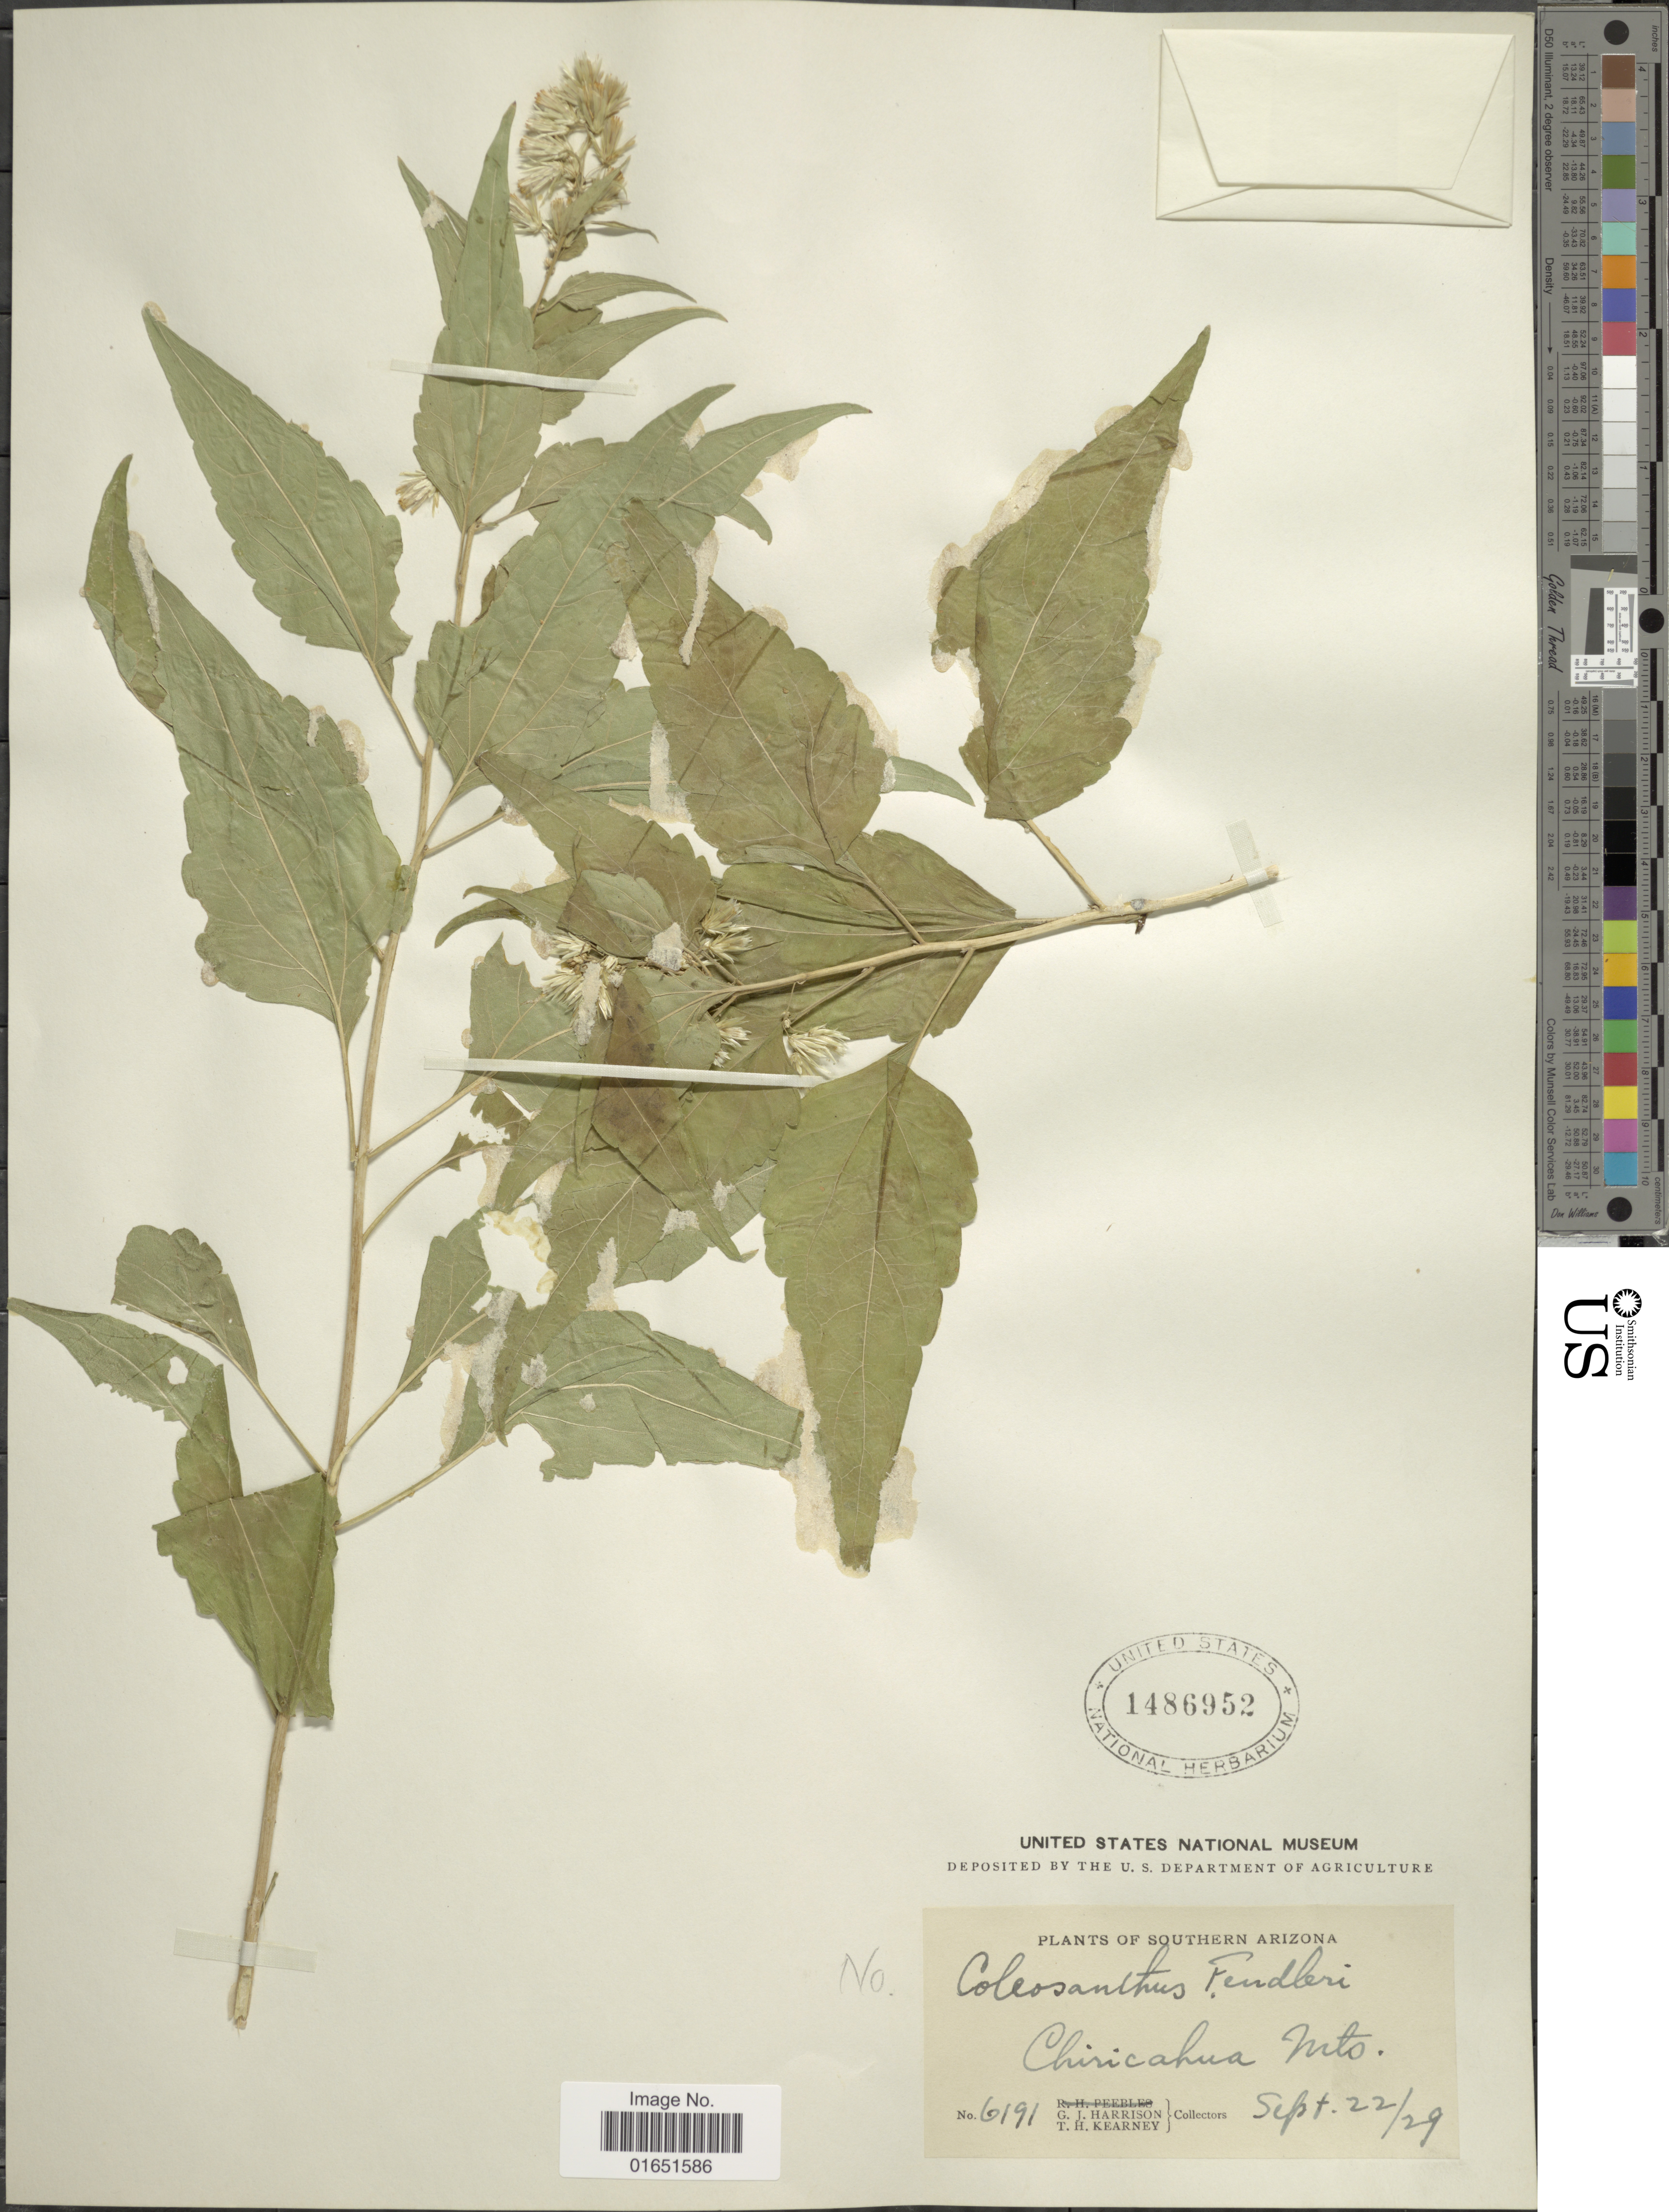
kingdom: Plantae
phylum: Tracheophyta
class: Magnoliopsida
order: Asterales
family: Asteraceae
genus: Brickellia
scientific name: Brickellia sp.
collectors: G. J. Harrison & T. H. Kearney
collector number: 6191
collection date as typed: Transcribed d/m/y: 22/9/29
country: United States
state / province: Arizona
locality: Southern Arizona, Chiricahua Mts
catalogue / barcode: US 1486952